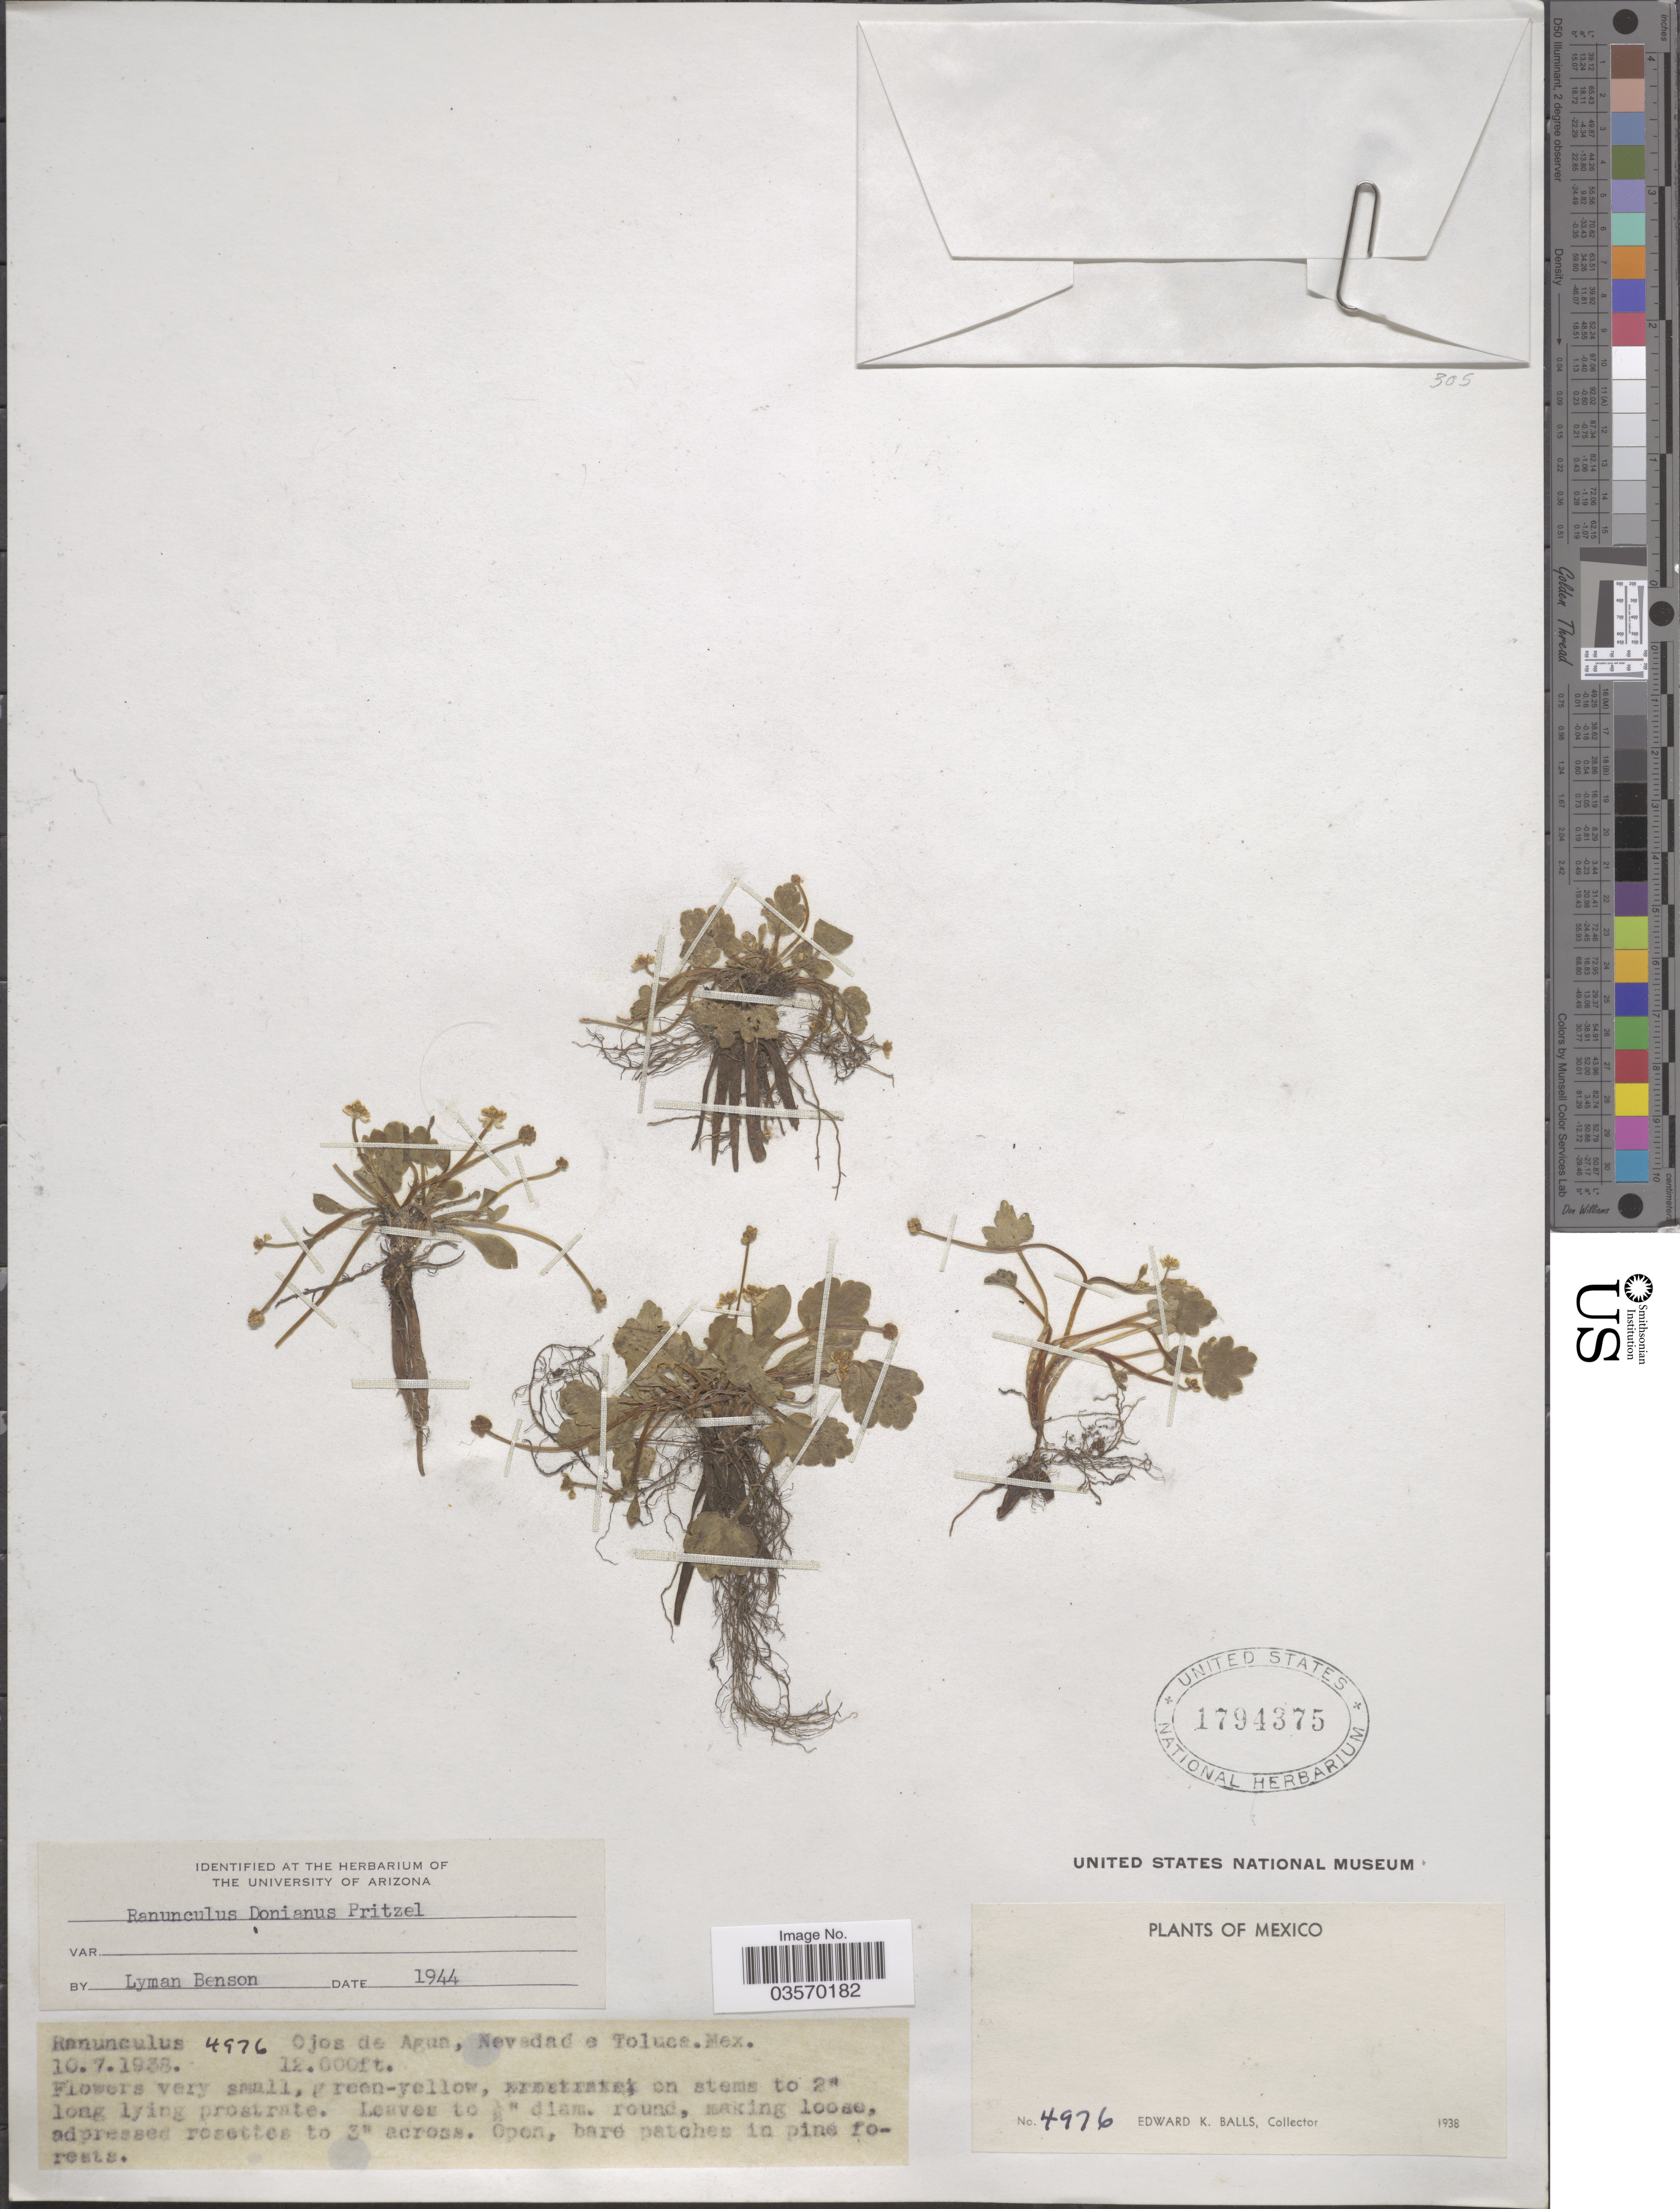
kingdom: Plantae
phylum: Tracheophyta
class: Magnoliopsida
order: Ranunculales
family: Ranunculaceae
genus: Ranunculus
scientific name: Ranunculus donianus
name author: Pritz. ex Walp.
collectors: E. K. Balls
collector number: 4976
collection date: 1938-07-10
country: Mexico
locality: Ojos de Agua, Nevadad a Toluca.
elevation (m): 3658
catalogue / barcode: US 1794375